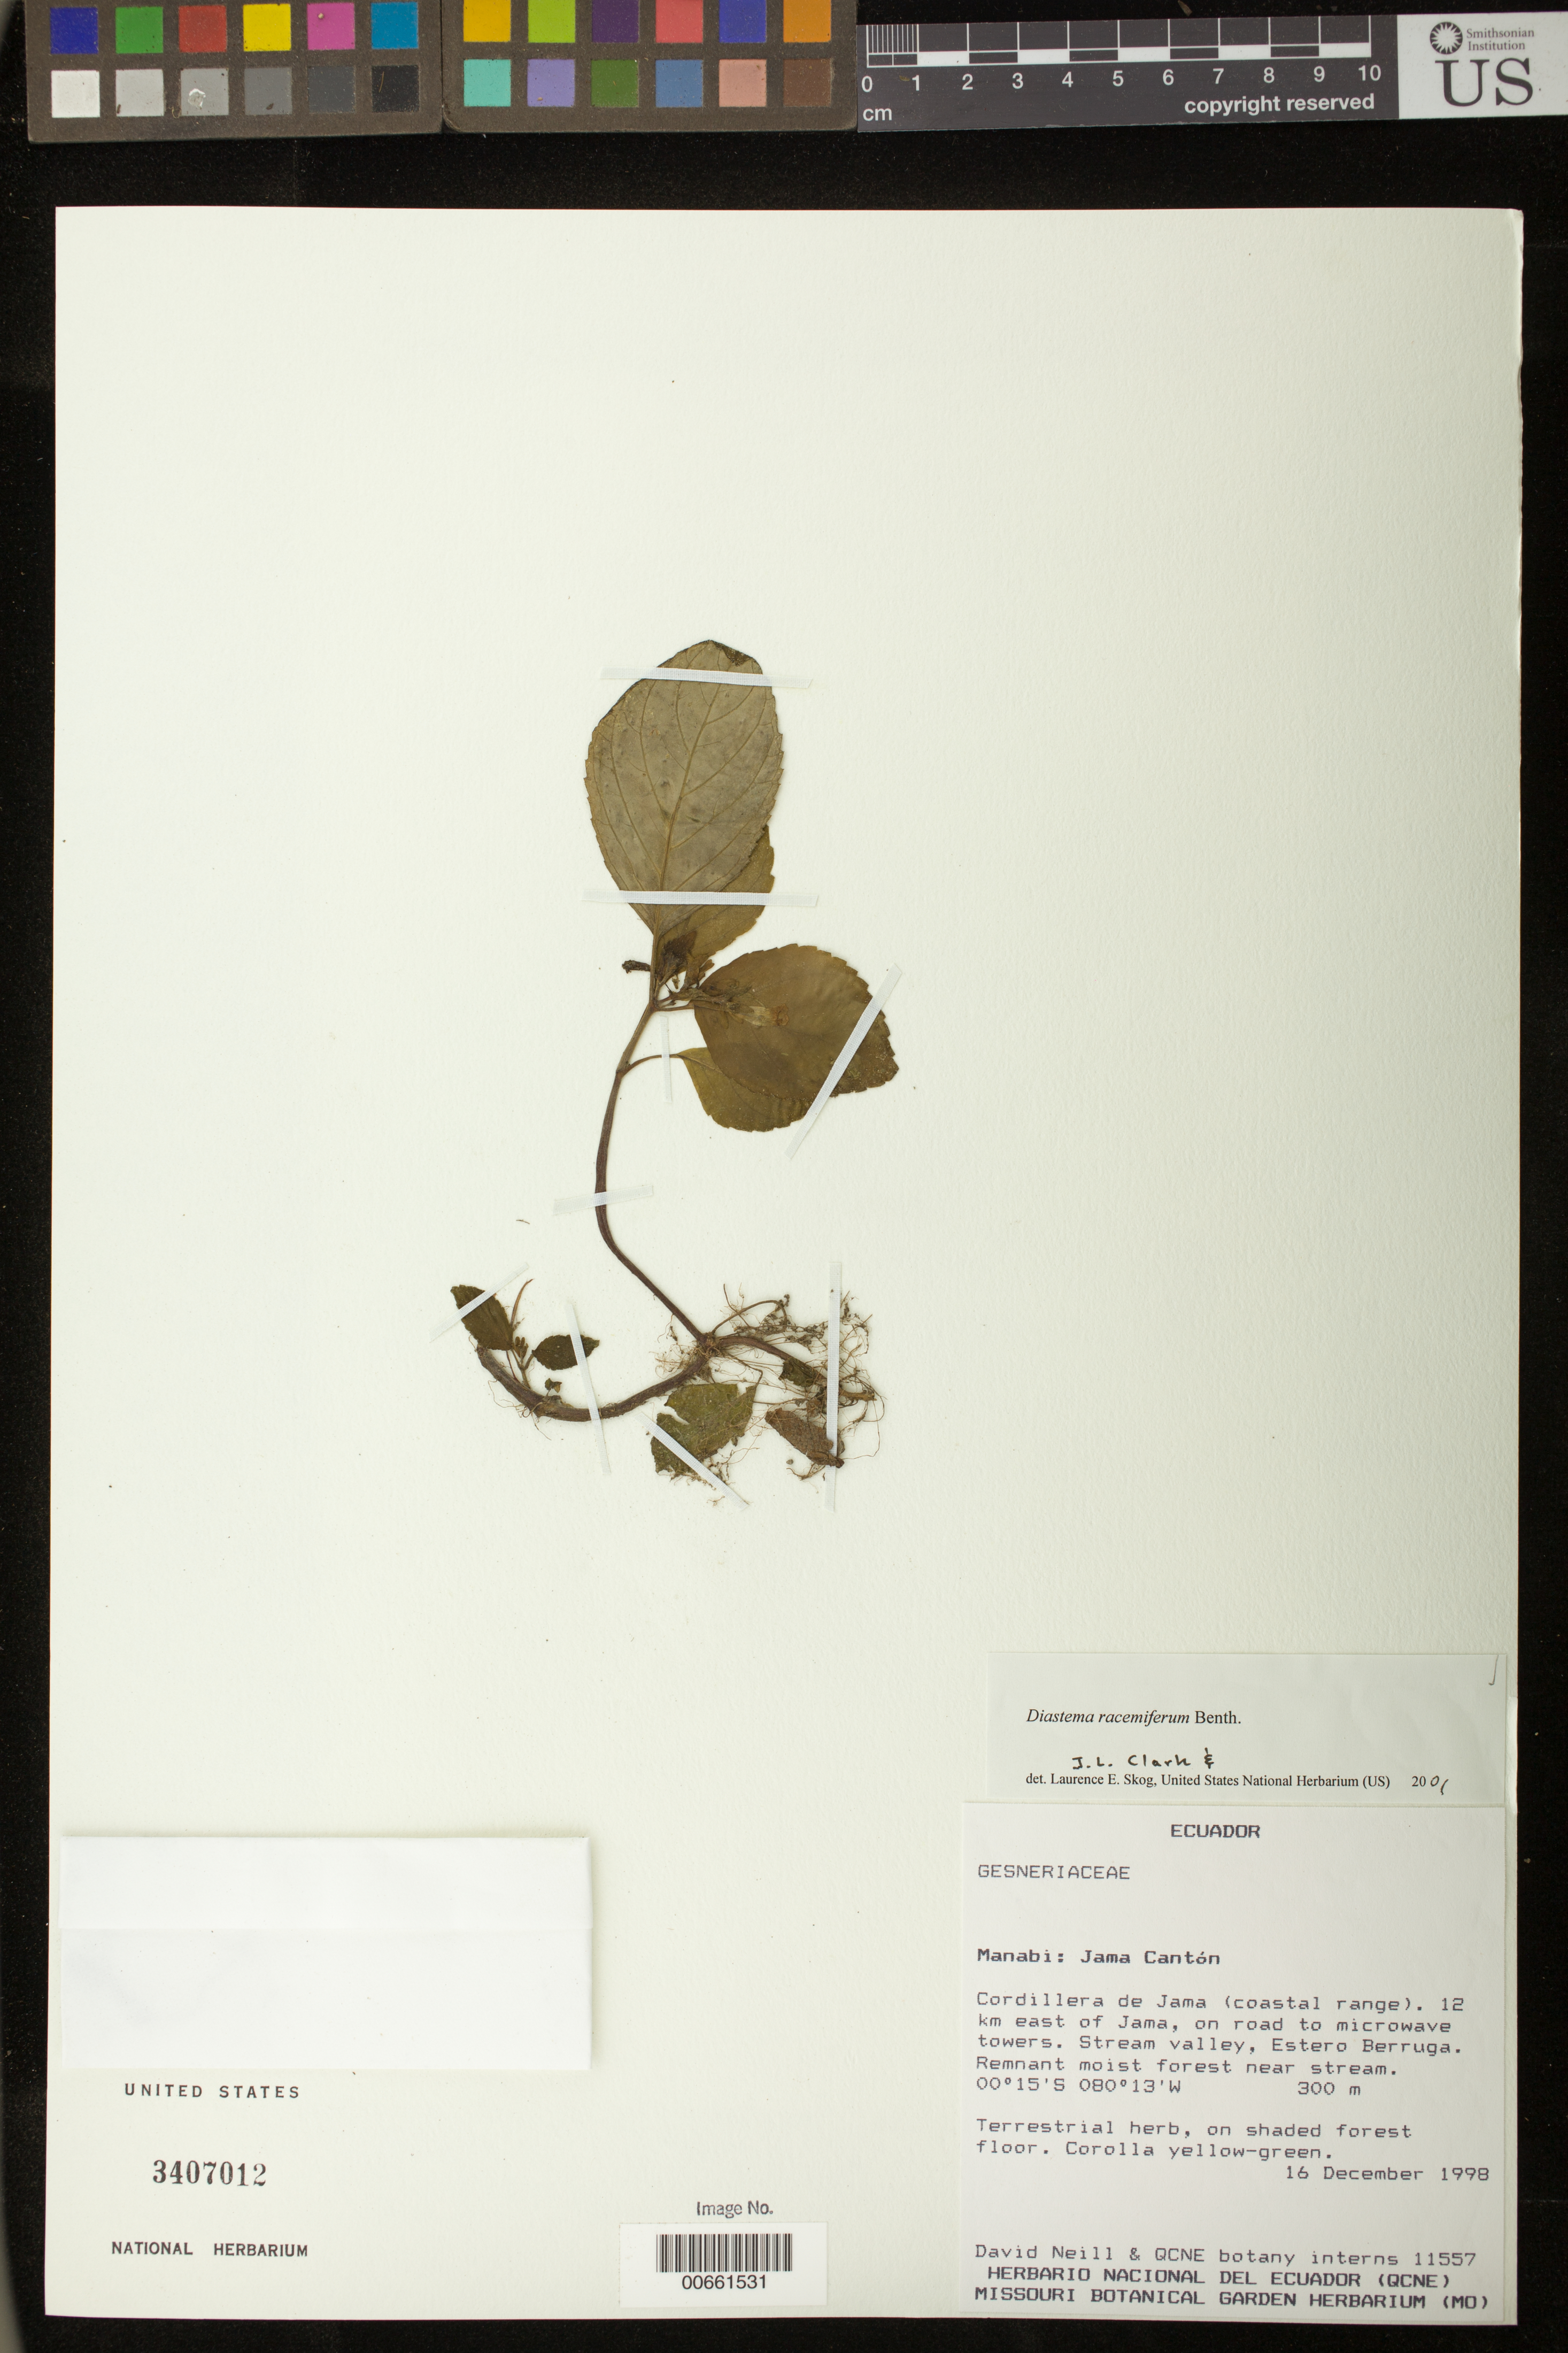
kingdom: Plantae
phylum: Tracheophyta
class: Magnoliopsida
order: Lamiales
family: Gesneriaceae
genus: Diastema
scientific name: Diastema racemiferum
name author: Benth.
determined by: Clark, J. L., (SEL), The Marie Selby Botanical Garden (UNITED STATES)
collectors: D. A. Neill & QCNE botany interns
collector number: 11557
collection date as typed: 16 Dec 1998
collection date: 1998-12-16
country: Ecuador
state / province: Manabí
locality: Jama Cantón; Cordillera de Jama (coastal range), 12 km east of Jama, on road to microwave towers; stream valley, Estero Berruga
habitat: Remnant moist forest near stream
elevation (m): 300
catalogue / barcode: US 3407012